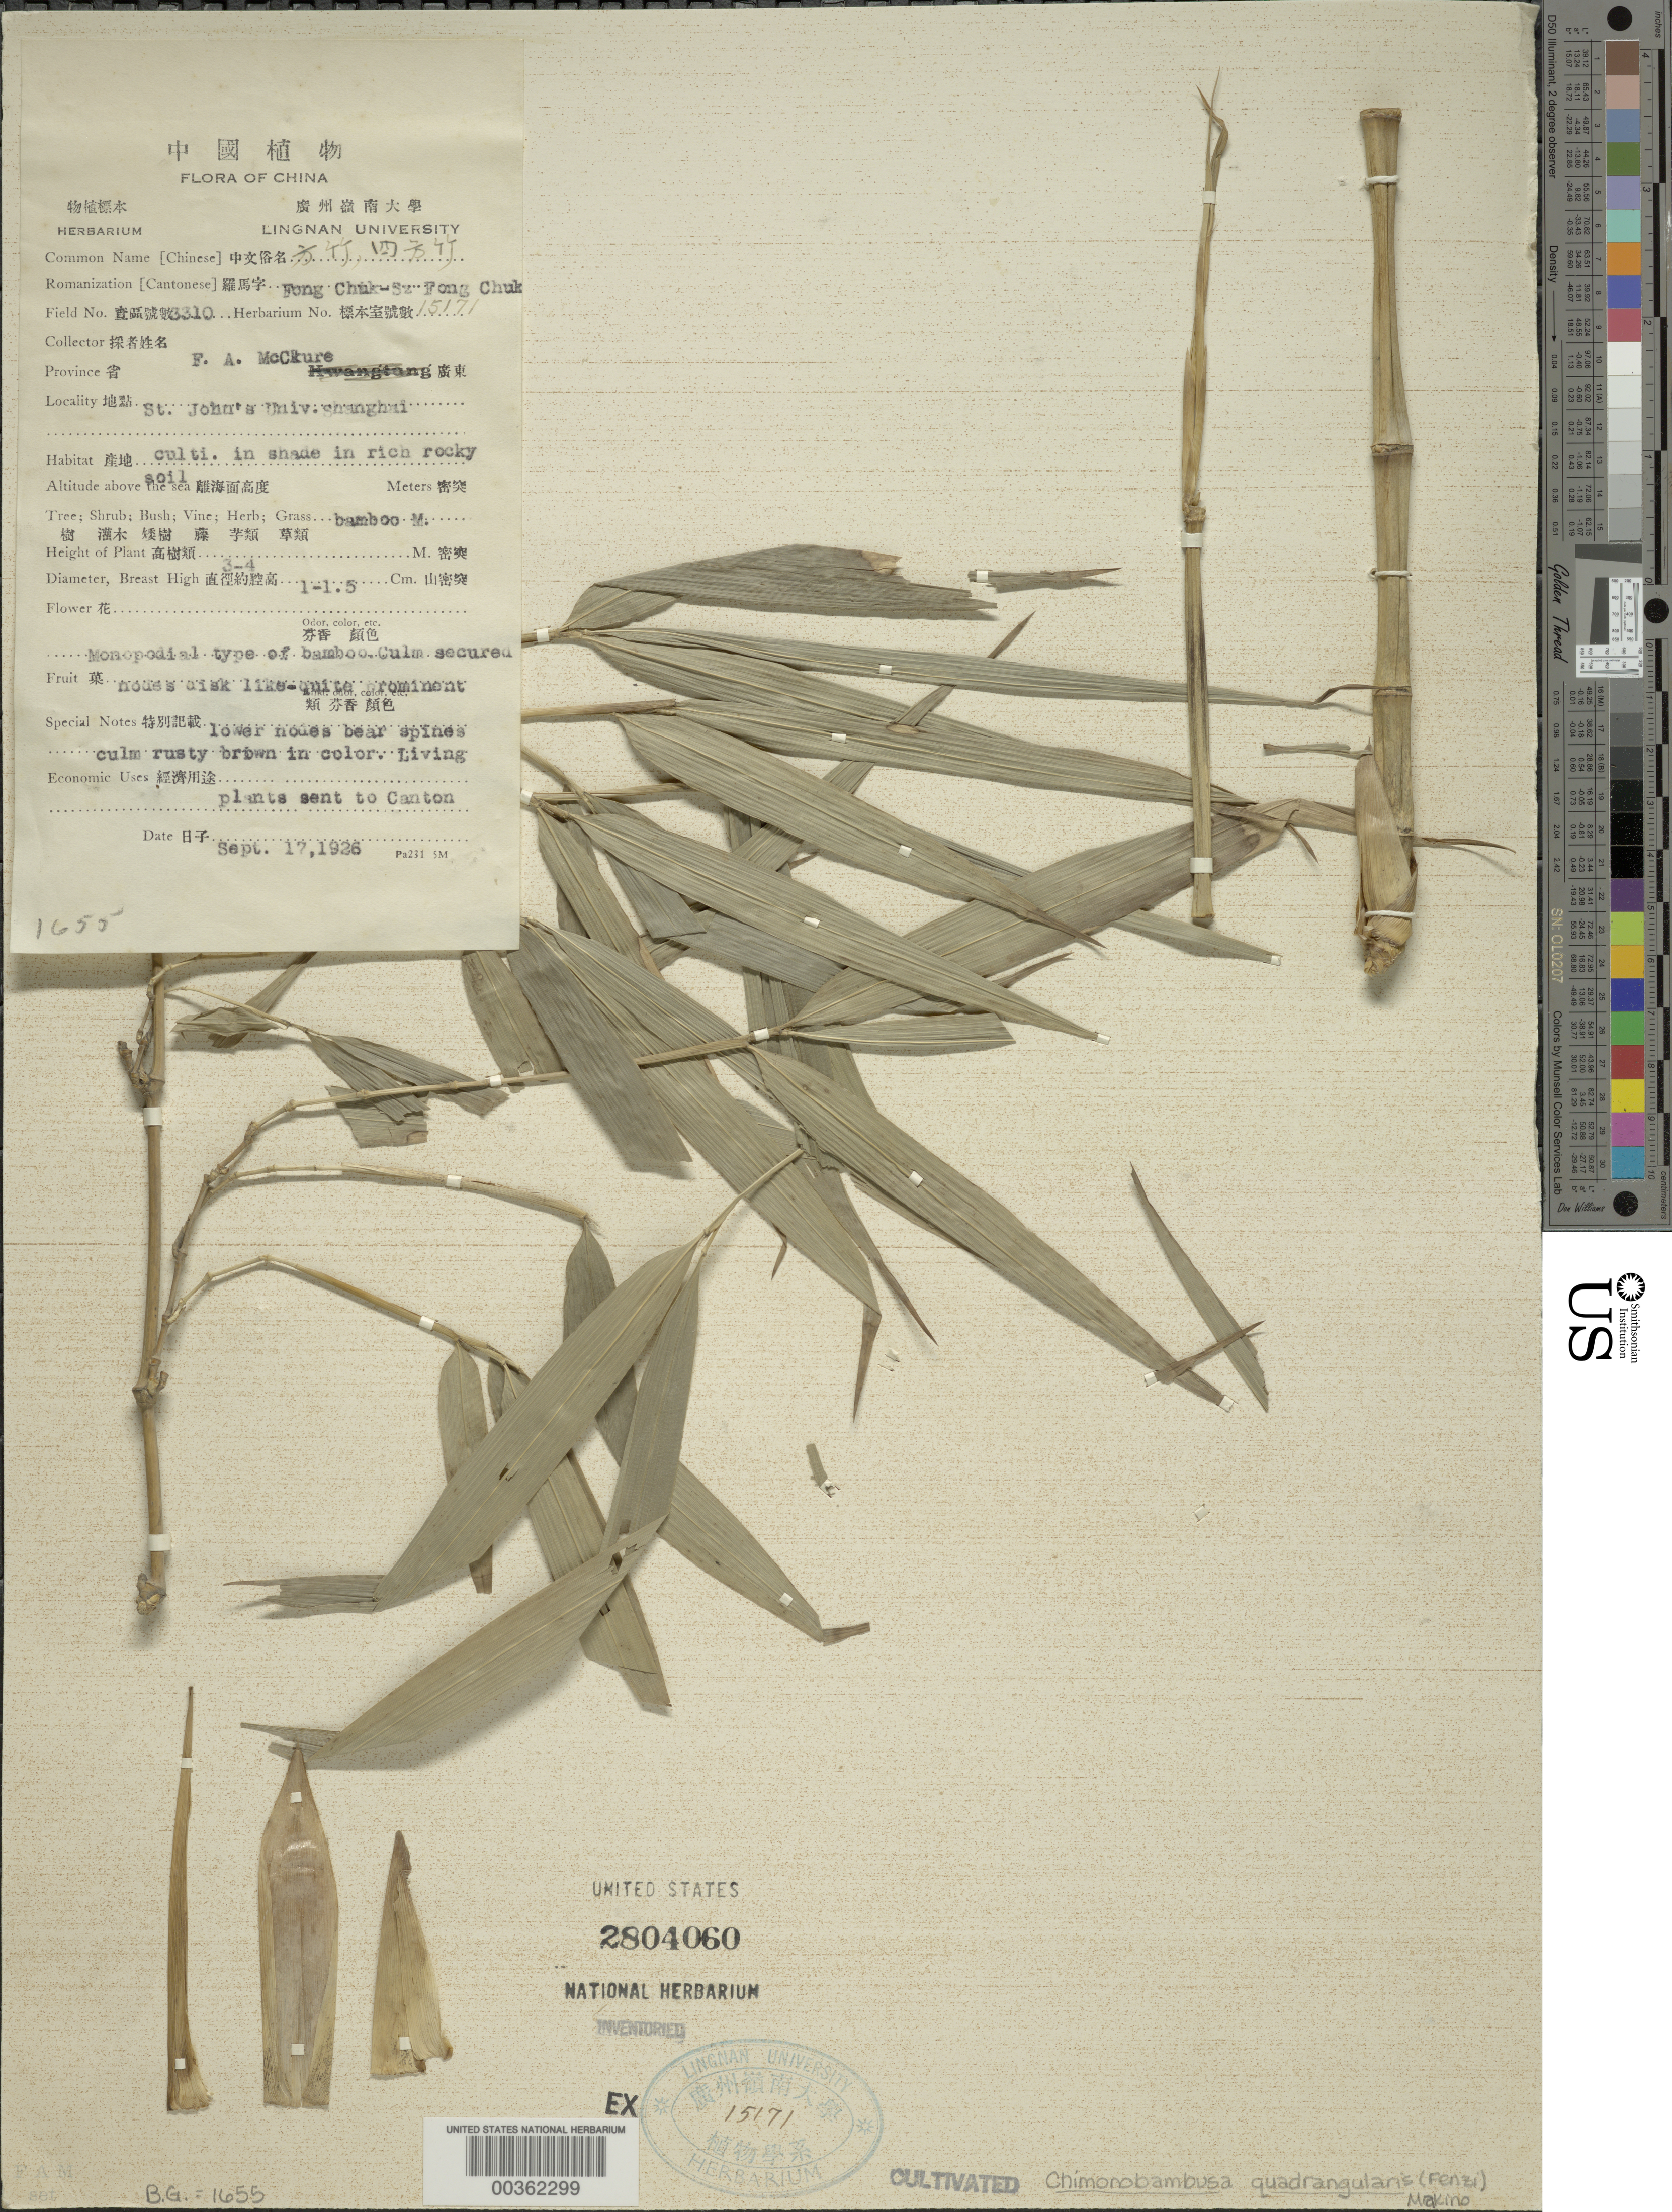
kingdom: Plantae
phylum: Tracheophyta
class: Liliopsida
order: Poales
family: Poaceae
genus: Chimonobambusa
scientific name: Chimonobambusa quadrangularis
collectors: F. A. McClure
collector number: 3310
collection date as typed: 17 Sep 1926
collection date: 1926-09-17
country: China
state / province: Jiangsu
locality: Shanghai, st. john's univ.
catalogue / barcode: US 2804060